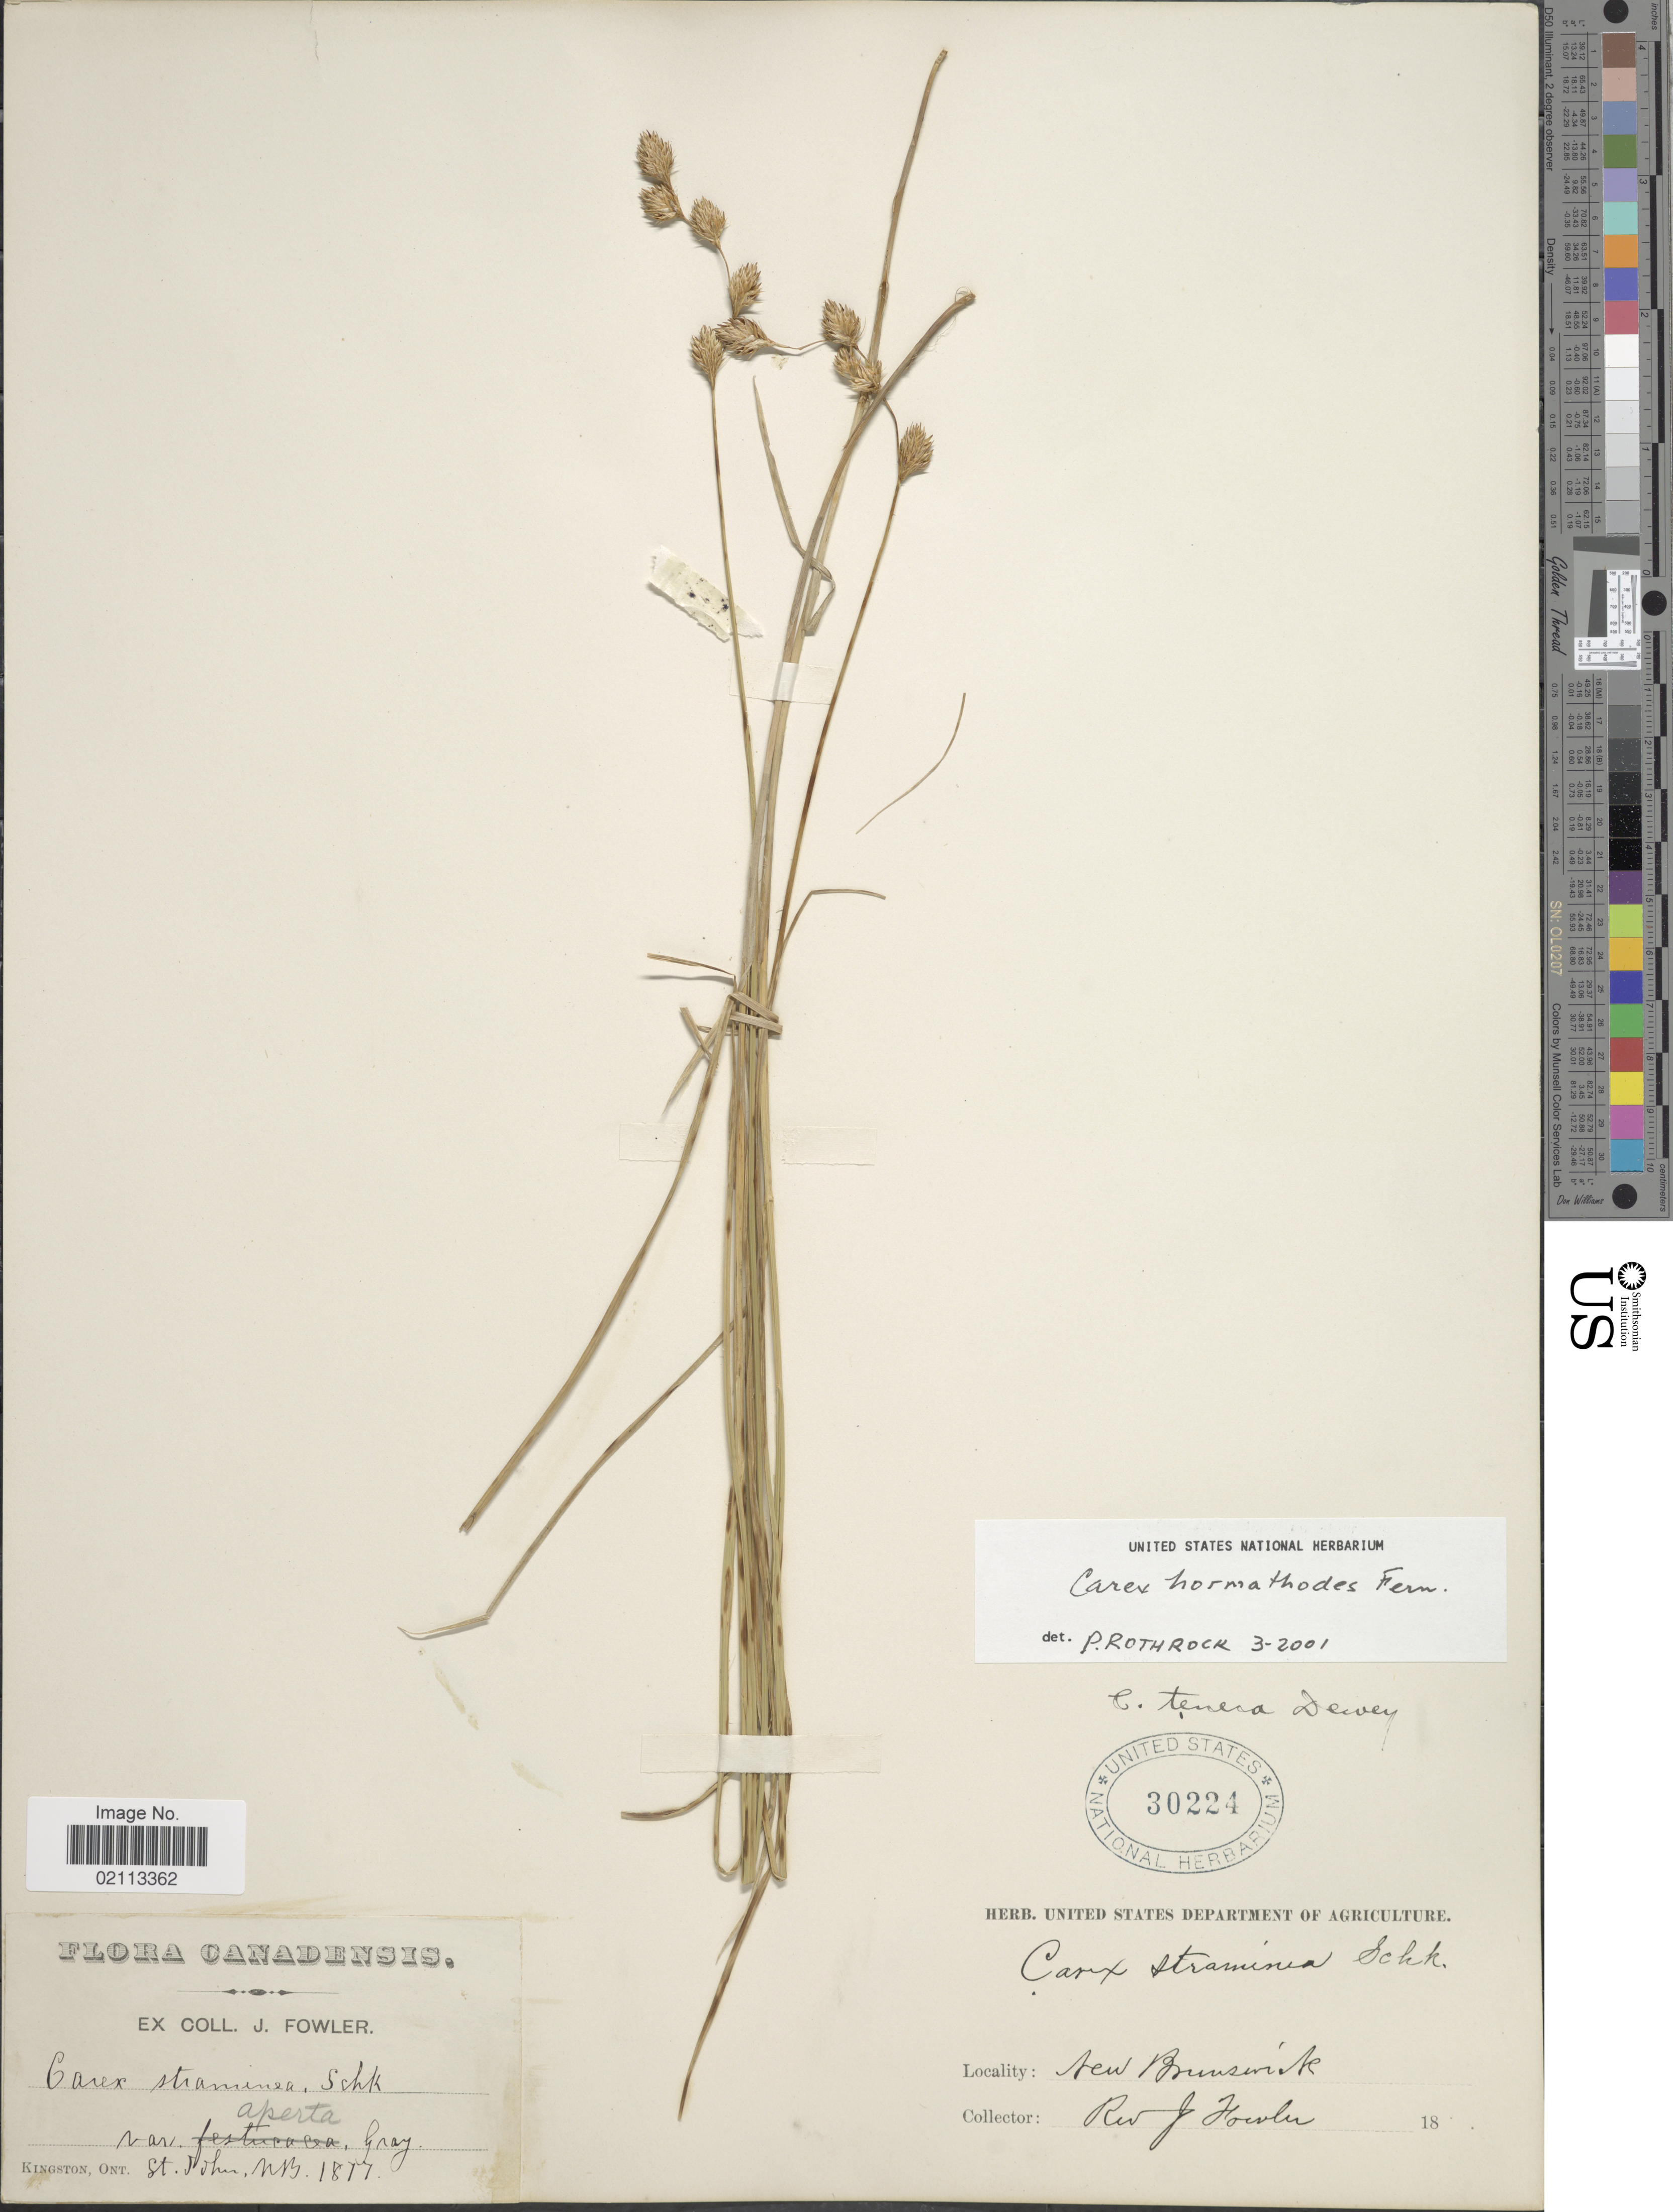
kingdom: Plantae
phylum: Tracheophyta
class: Liliopsida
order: Poales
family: Cyperaceae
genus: Carex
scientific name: Carex hormathodes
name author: Fernald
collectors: J. P. Fowler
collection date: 1877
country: Canada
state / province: New Brunswick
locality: St. John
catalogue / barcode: US 30224